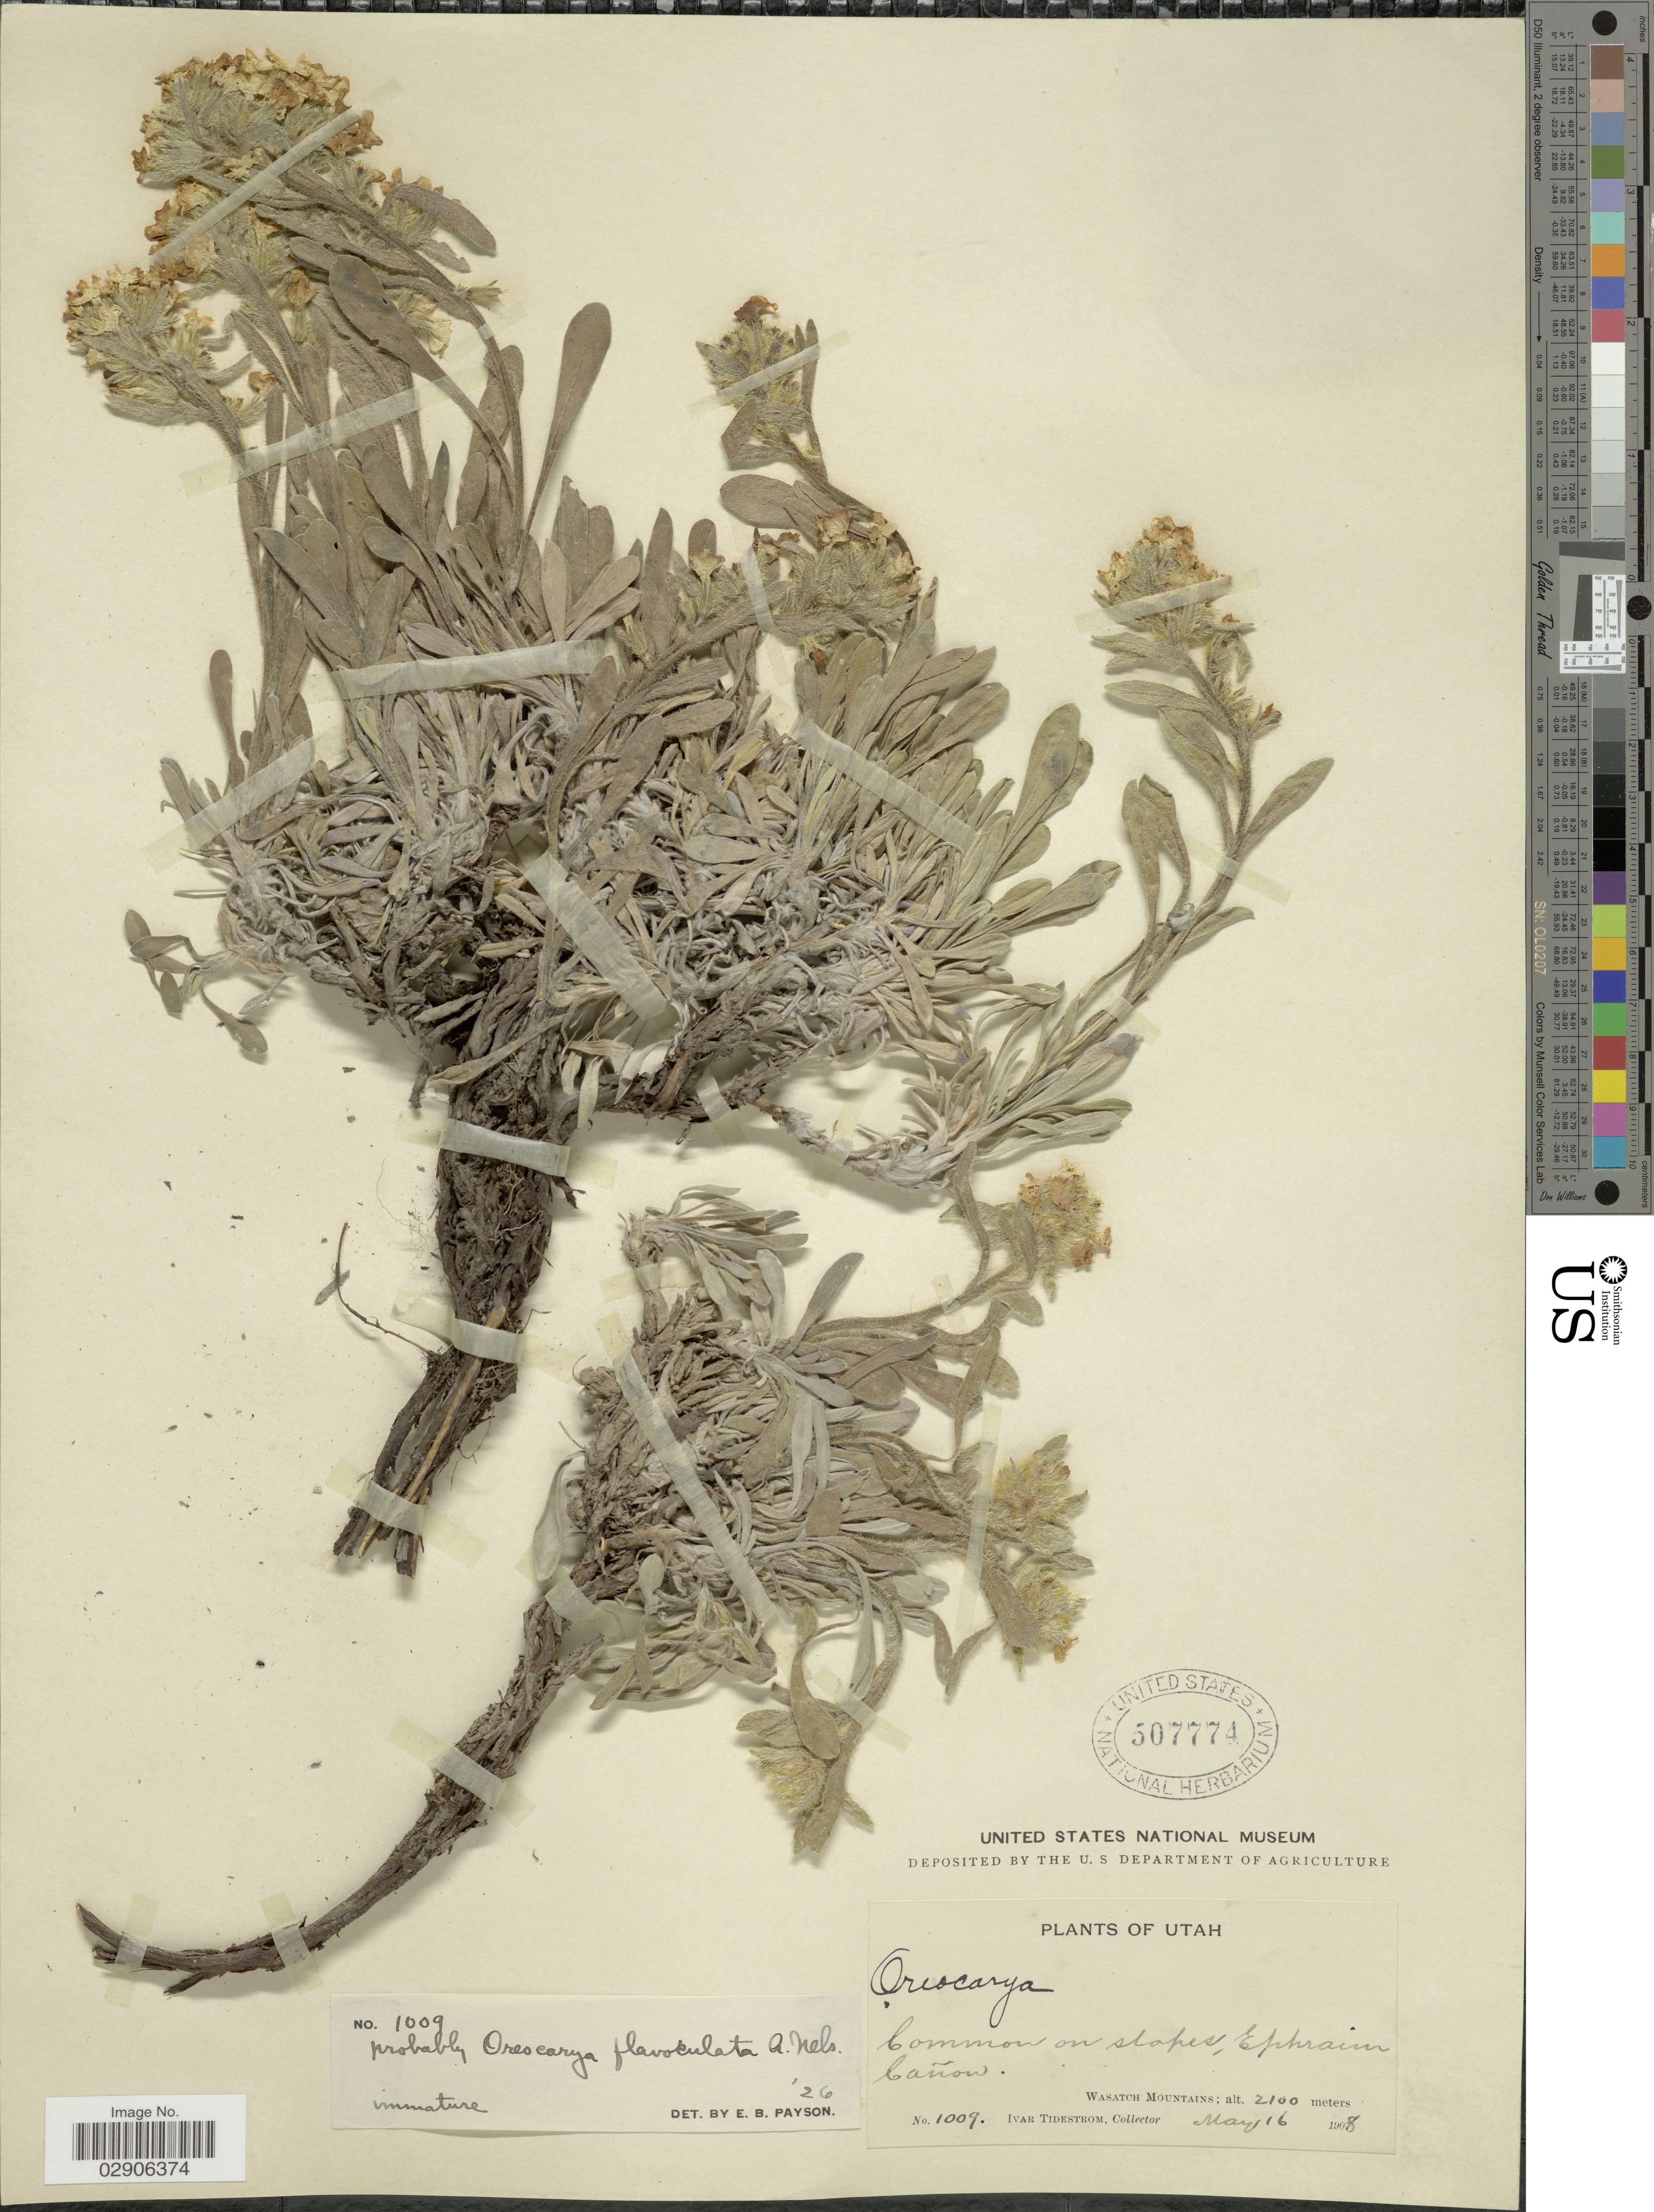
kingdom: Plantae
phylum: Tracheophyta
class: Magnoliopsida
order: Boraginales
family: Boraginaceae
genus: Cryptantha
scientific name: Cryptantha flavoculata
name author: (A. Nelson) Payson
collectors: I. F. Tidestrom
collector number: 1009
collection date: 1908-05-16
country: United States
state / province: Utah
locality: Common on slopes, Ephraim Cañon. Wasatch Mountains.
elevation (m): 2100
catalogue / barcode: US 507774